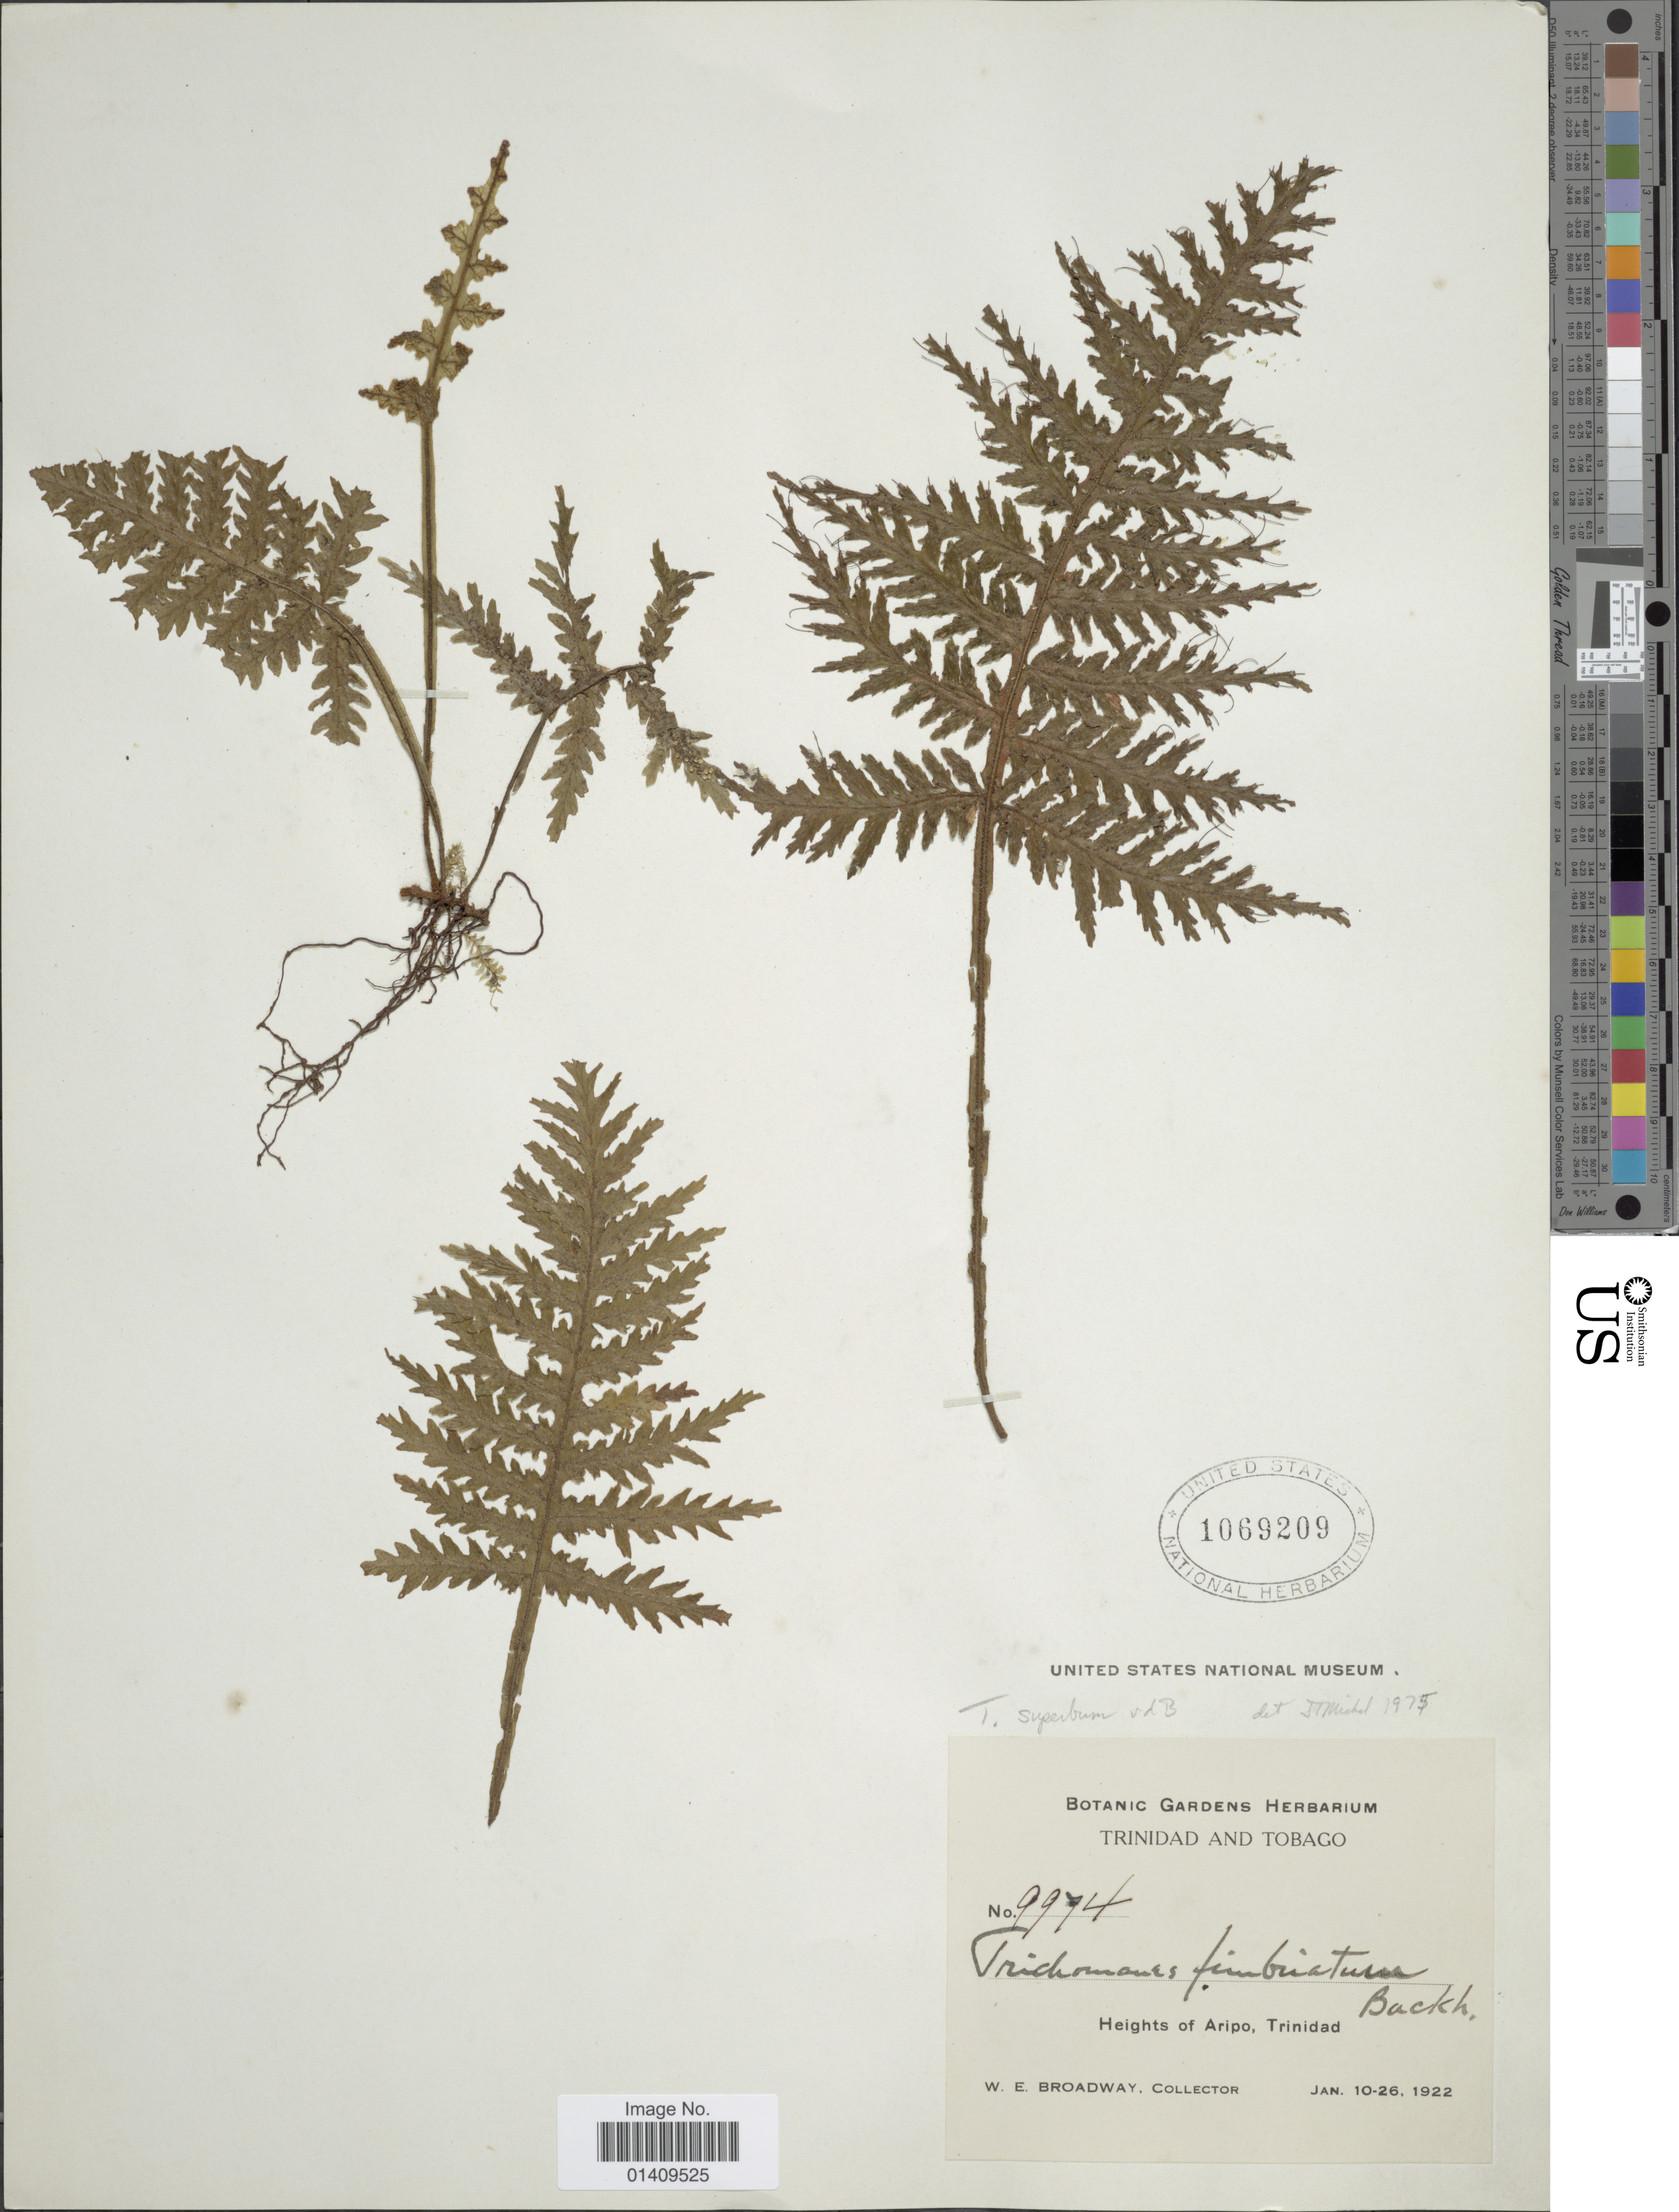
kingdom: Plantae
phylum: Tracheophyta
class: Polypodiopsida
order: Hymenophyllales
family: Hymenophyllaceae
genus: Callistopteris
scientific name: Callistopteris superba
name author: (Backh. ex T. Moore) Ebihara & K. Iwats.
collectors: W. E. Broadway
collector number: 9974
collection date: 1922-01-10/1922-01-26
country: Trinidad and Tobago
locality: Heights of Aripo, Trinidad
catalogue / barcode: US 1069209